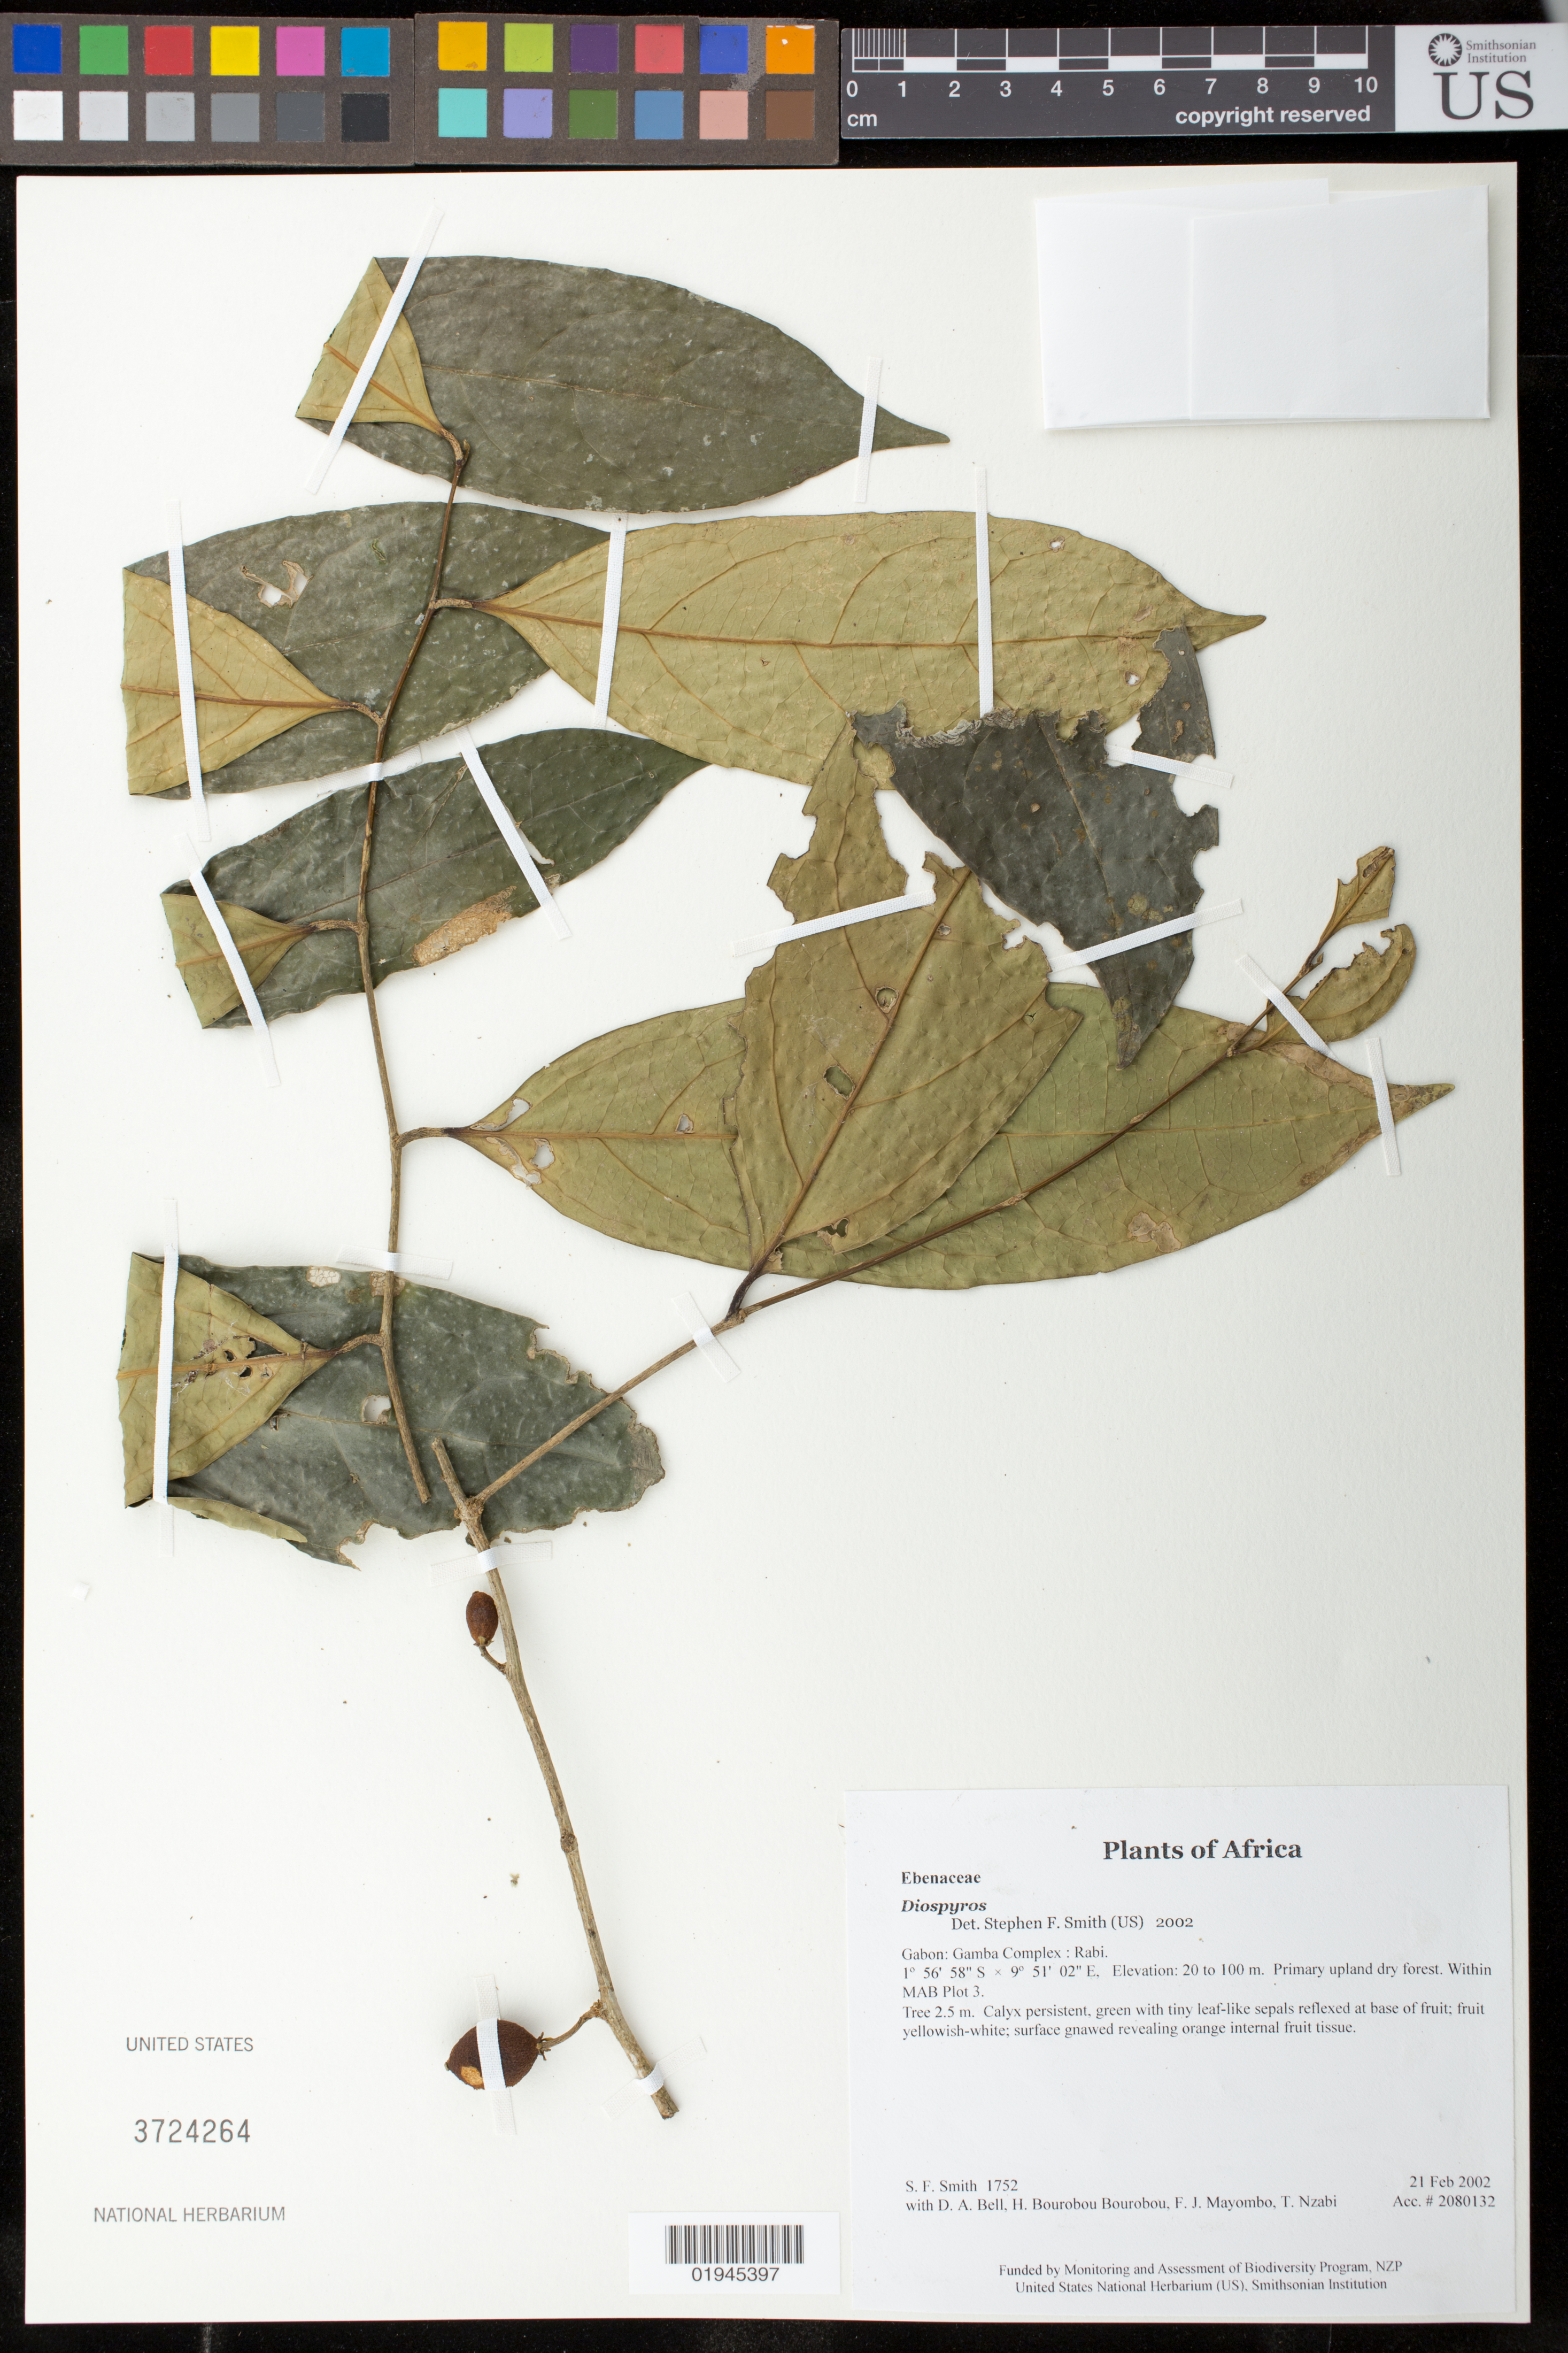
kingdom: Plantae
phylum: Tracheophyta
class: Magnoliopsida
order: Ericales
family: Ebenaceae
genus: Diospyros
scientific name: Diospyros sp.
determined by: Smith, Stephen F., (US), NMNH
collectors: S.F. Smith, D. A. Bell, H. Bourobou Bourobou & F. J. Mayombo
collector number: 1752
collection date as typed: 21 Feb 2002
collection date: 2002-02-21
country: Gabon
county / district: Gamba Complex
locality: Rabi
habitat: Primary upland dry forest. Within MAB Plot 3.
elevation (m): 20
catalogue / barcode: US 3724264